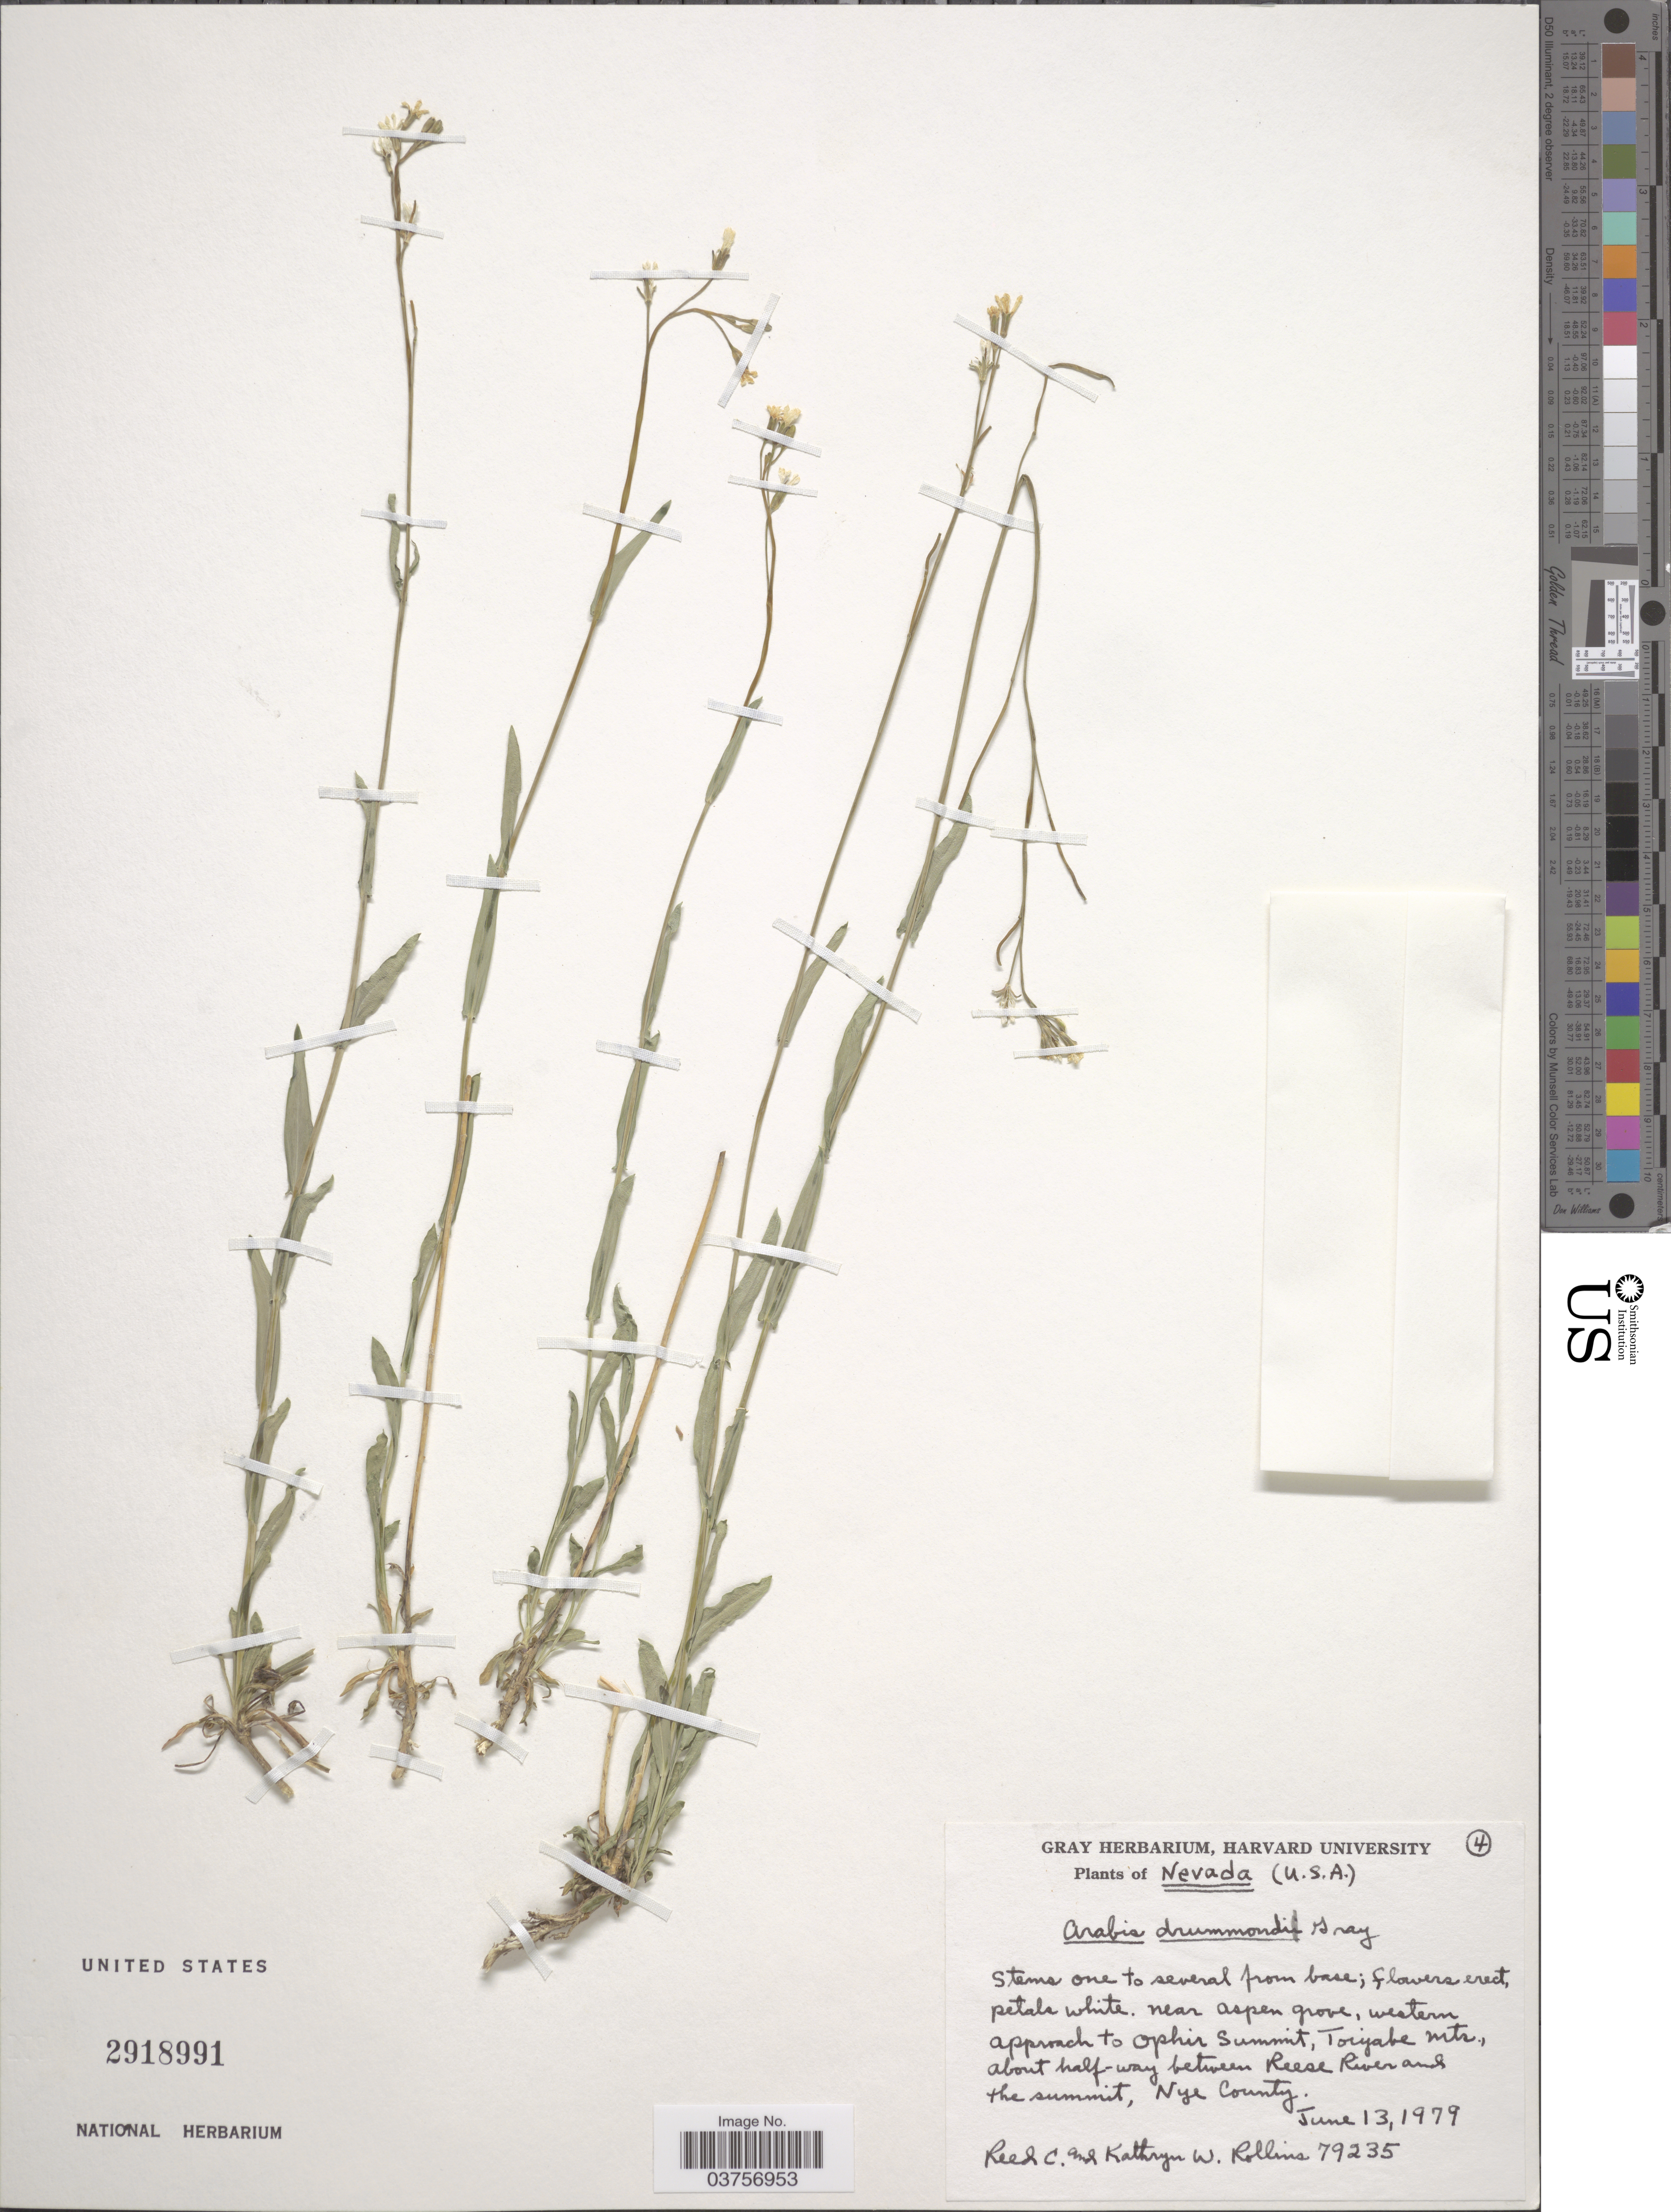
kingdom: Plantae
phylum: Tracheophyta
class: Magnoliopsida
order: Brassicales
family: Brassicaceae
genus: Arabis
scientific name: Arabis drummondii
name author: A. Gray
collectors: R. C. Rollins & K. W. Rollins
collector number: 79235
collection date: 1979-06-13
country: United States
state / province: Nevada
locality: Near Aspen Grove, western approach to Ophir Summit, Toiyabe Mts., about half-way between Reese River and the summit, Nye County.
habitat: near open grove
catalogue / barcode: US 2918991